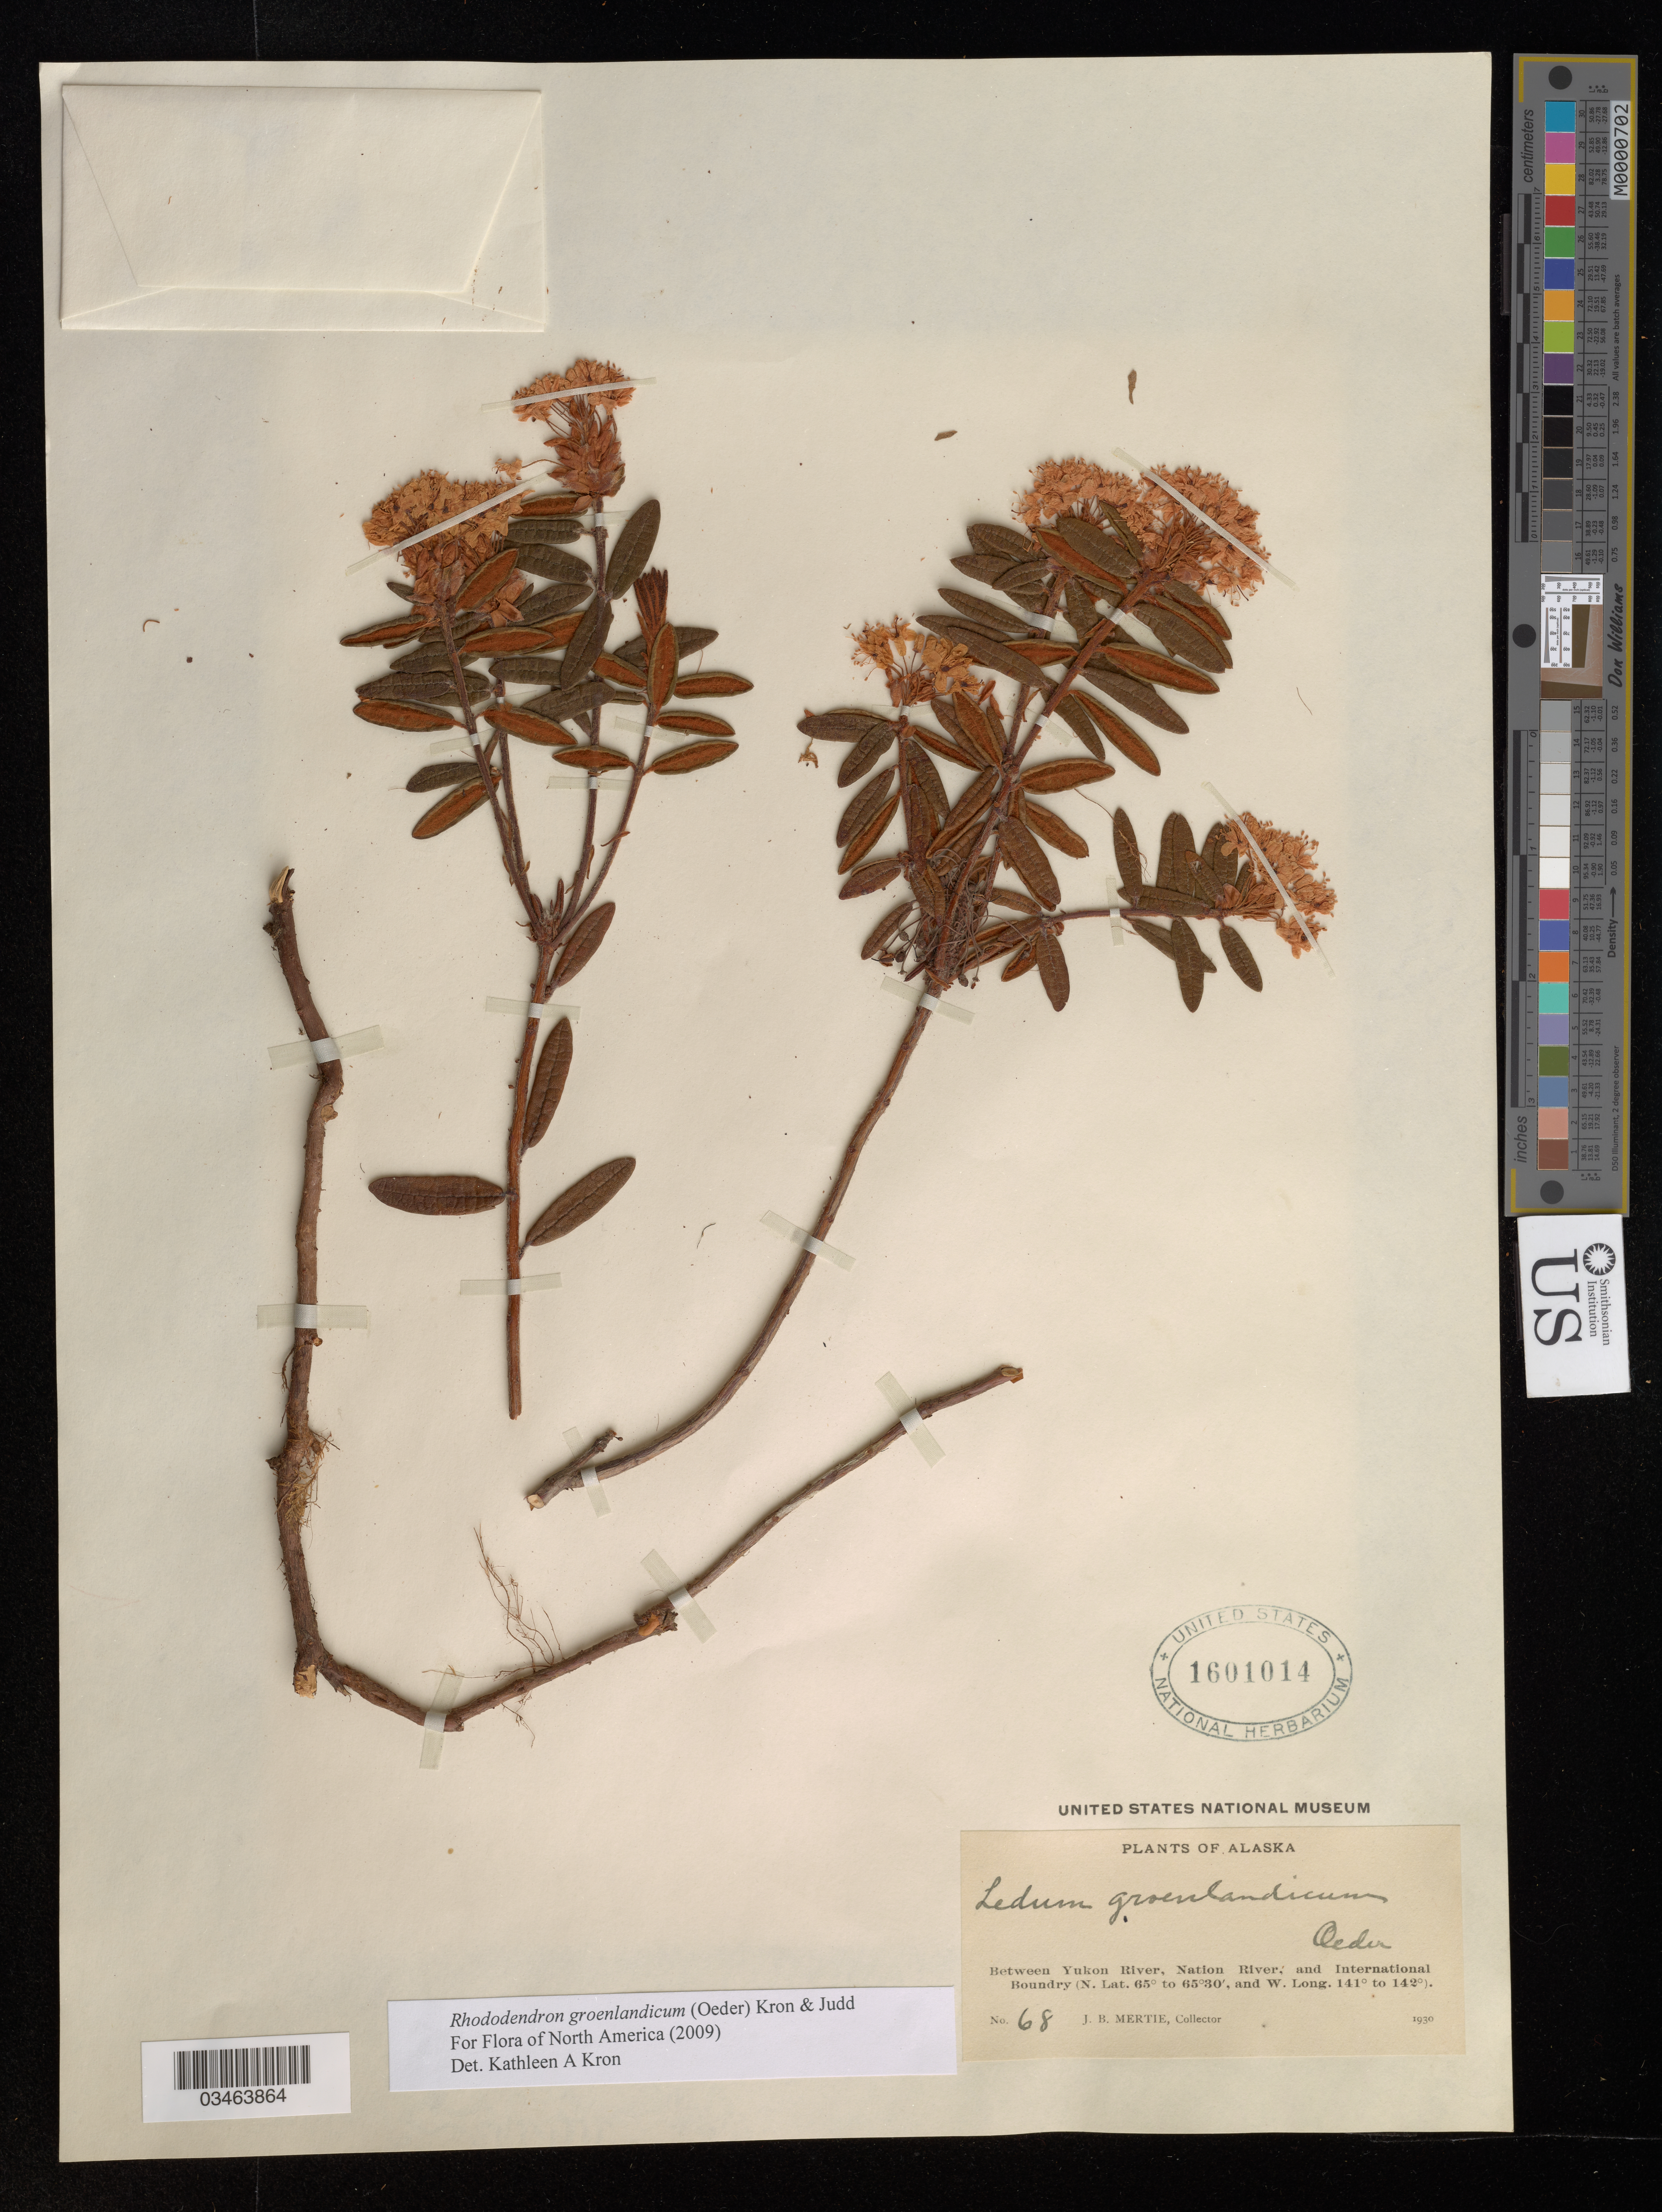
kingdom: Plantae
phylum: Tracheophyta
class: Magnoliopsida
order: Ericales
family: Ericaceae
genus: Rhododendron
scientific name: Rhododendron groenlandicum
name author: (Oeder) Kron & Judd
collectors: J. Mertie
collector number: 68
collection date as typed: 1930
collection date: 1930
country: United States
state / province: Alaska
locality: Yukon river/nation river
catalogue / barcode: US 1601014